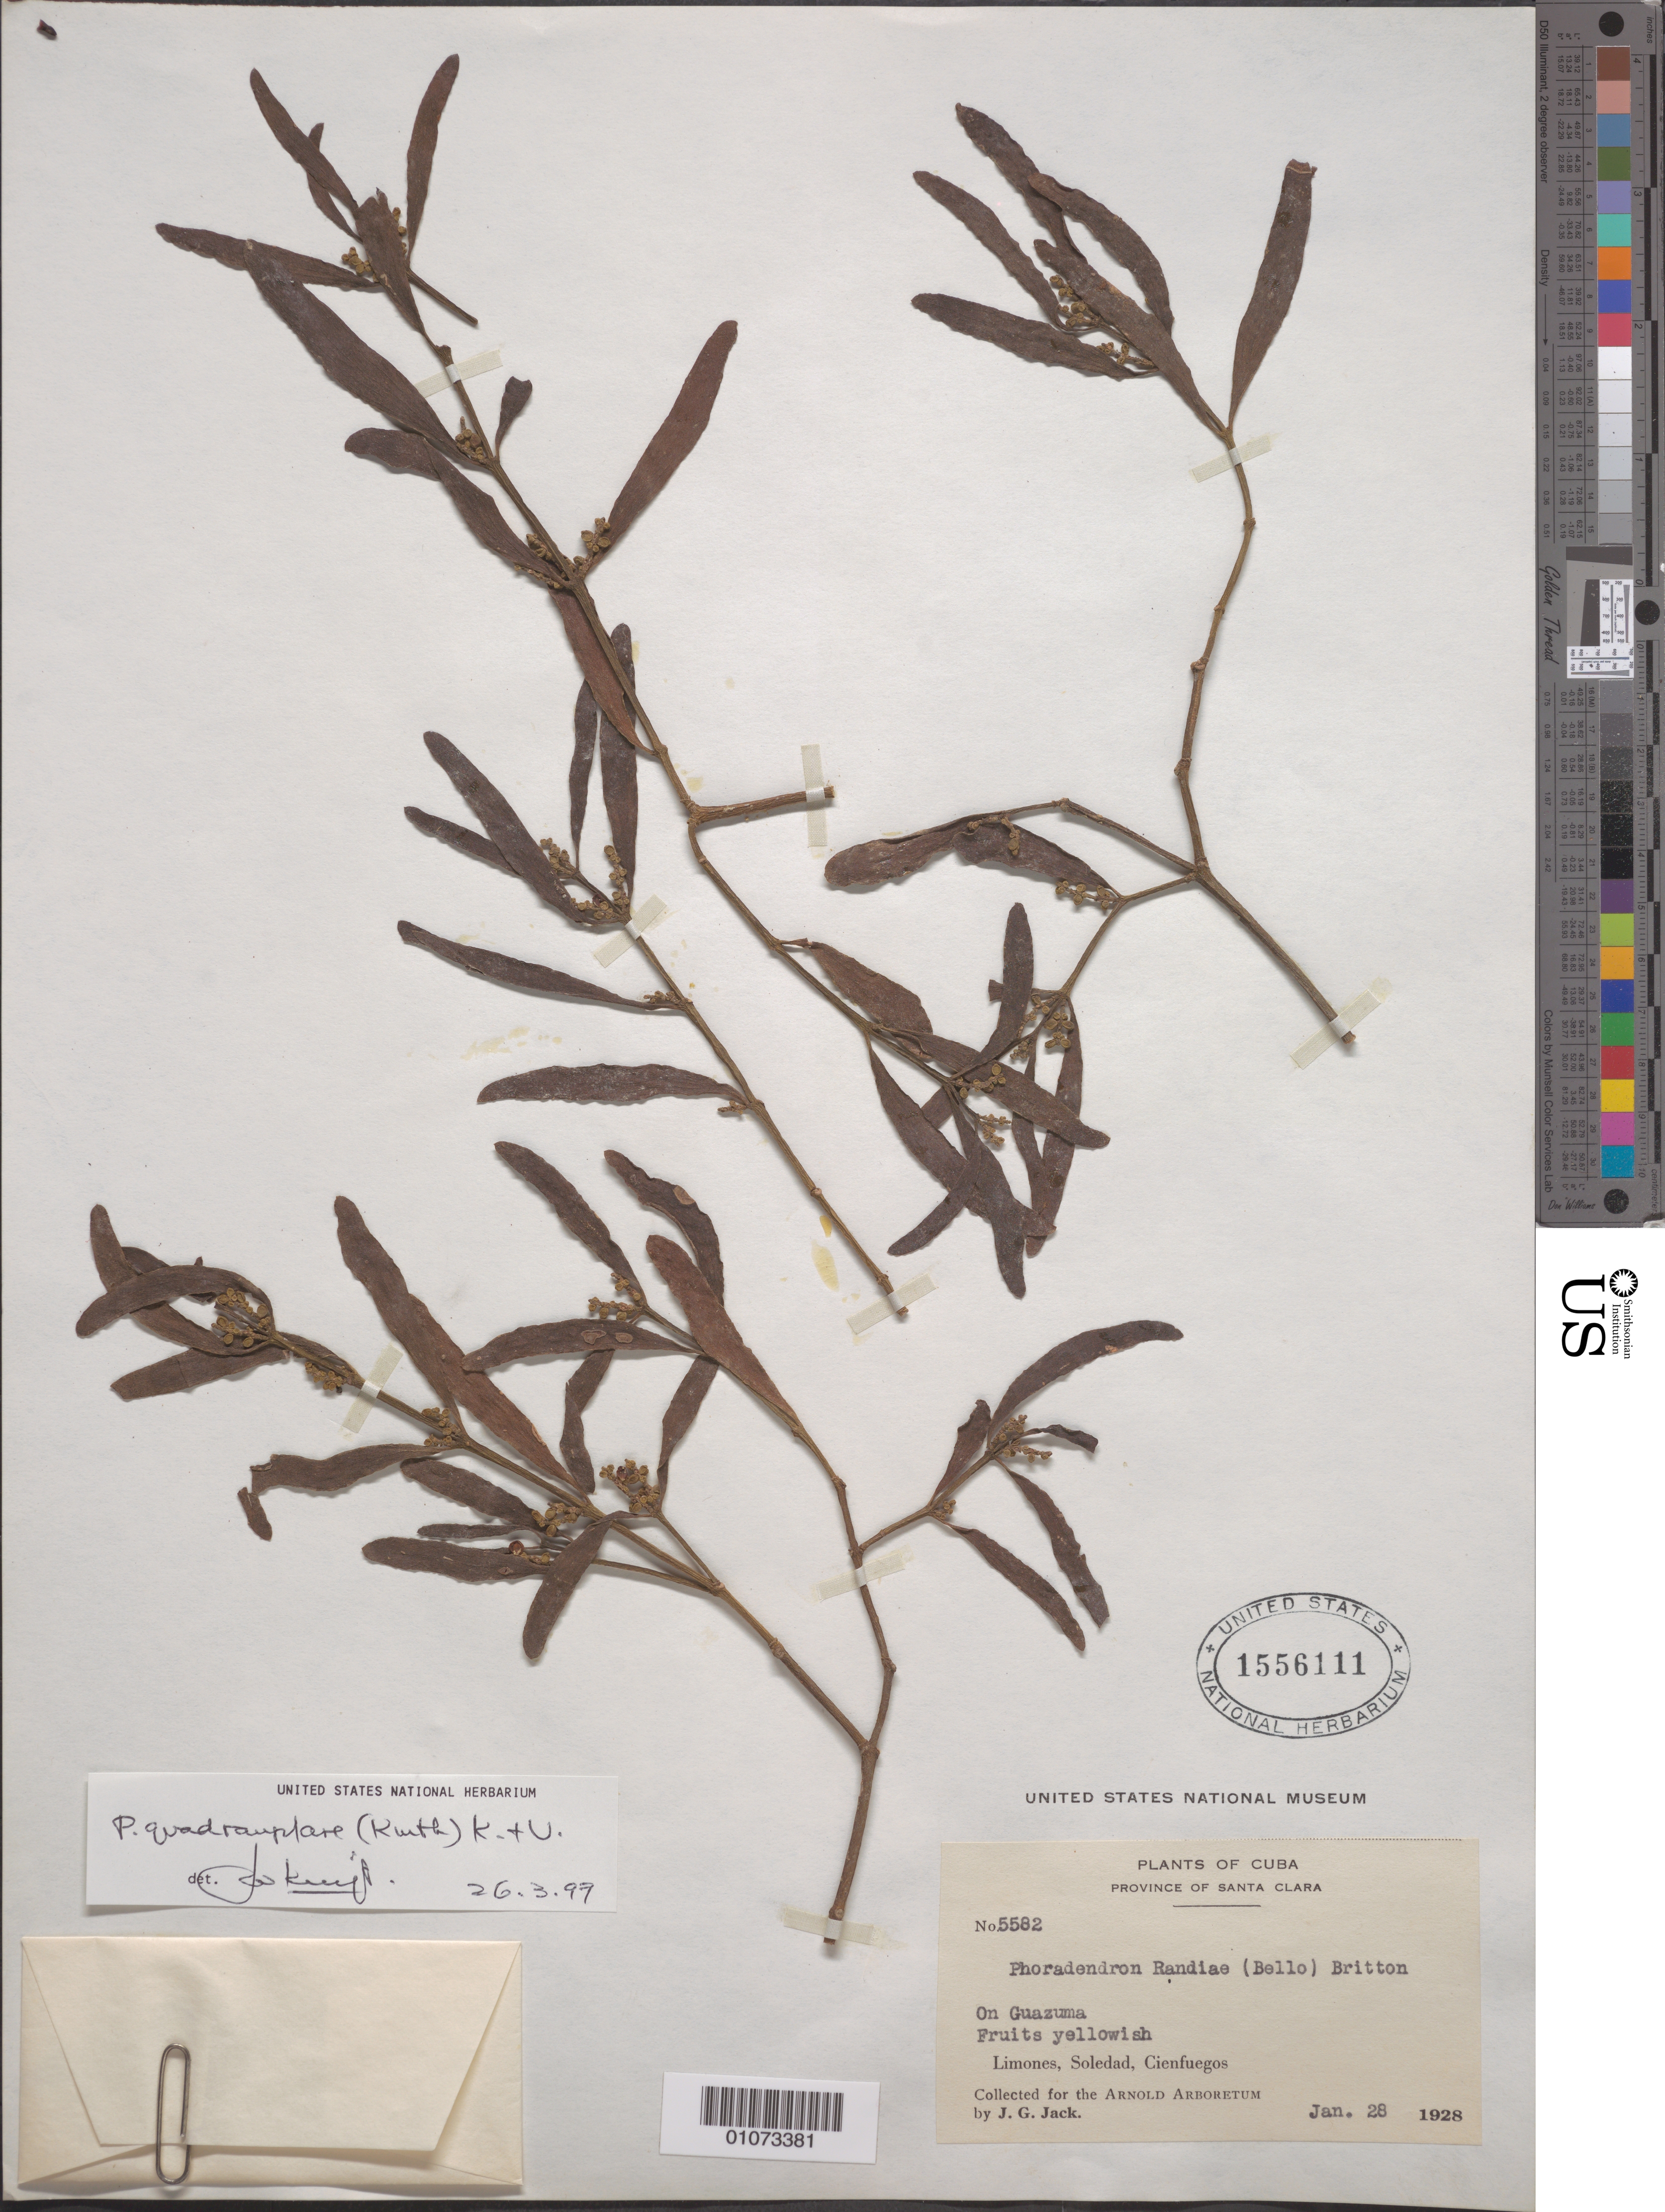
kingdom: Plantae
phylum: Tracheophyta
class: Magnoliopsida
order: Santalales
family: Viscaceae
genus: Phoradendron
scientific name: Phoradendron quadrangulare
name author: (Kunth) Griseb.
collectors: J. G. Jack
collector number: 5582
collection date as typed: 28 Jan 1928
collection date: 1928-01-28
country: Cuba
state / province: Cienfuegos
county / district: Santa Clara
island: Cuba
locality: Limones, Soledad, Cienfuegos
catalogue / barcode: US 1556111